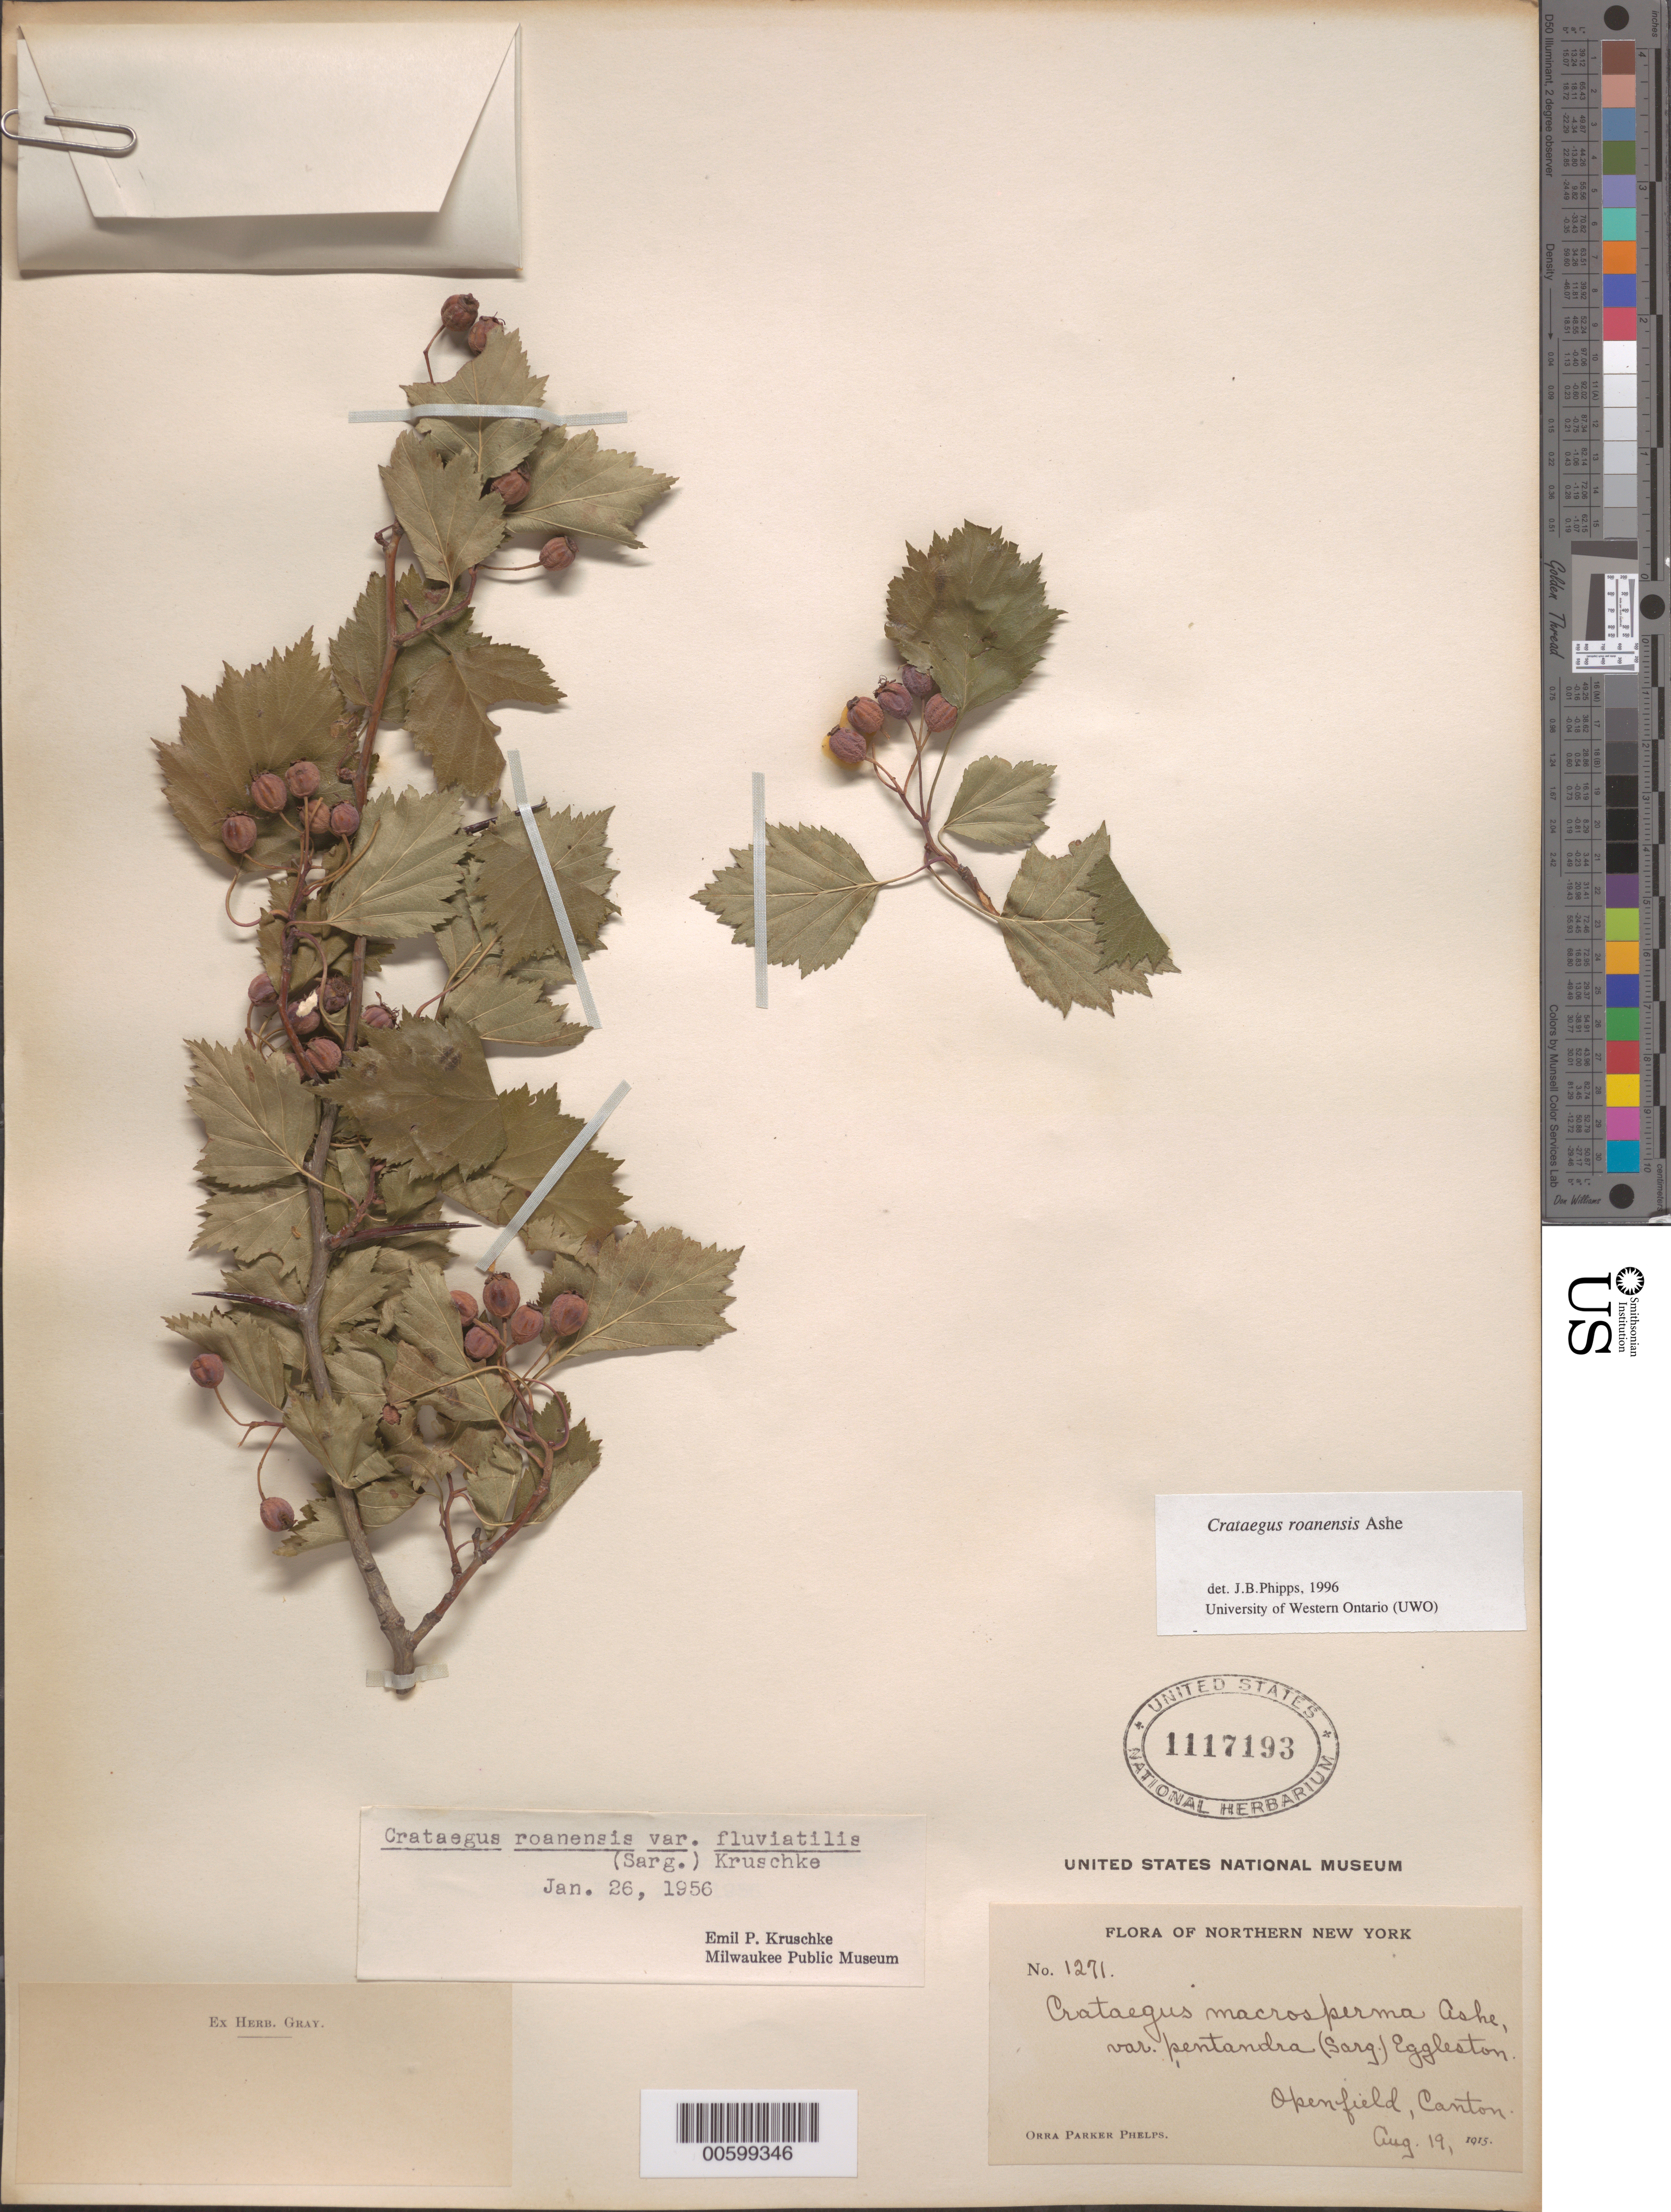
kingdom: Plantae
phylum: Tracheophyta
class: Magnoliopsida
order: Rosales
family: Rosaceae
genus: Crataegus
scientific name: Crataegus macrosperma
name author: Ashe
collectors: O. P. Phelps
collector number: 1271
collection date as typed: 19 Aug 1915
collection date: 1915-08-19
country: United States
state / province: New York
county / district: St. Lawrence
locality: Canton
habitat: Open field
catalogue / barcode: US 1117193